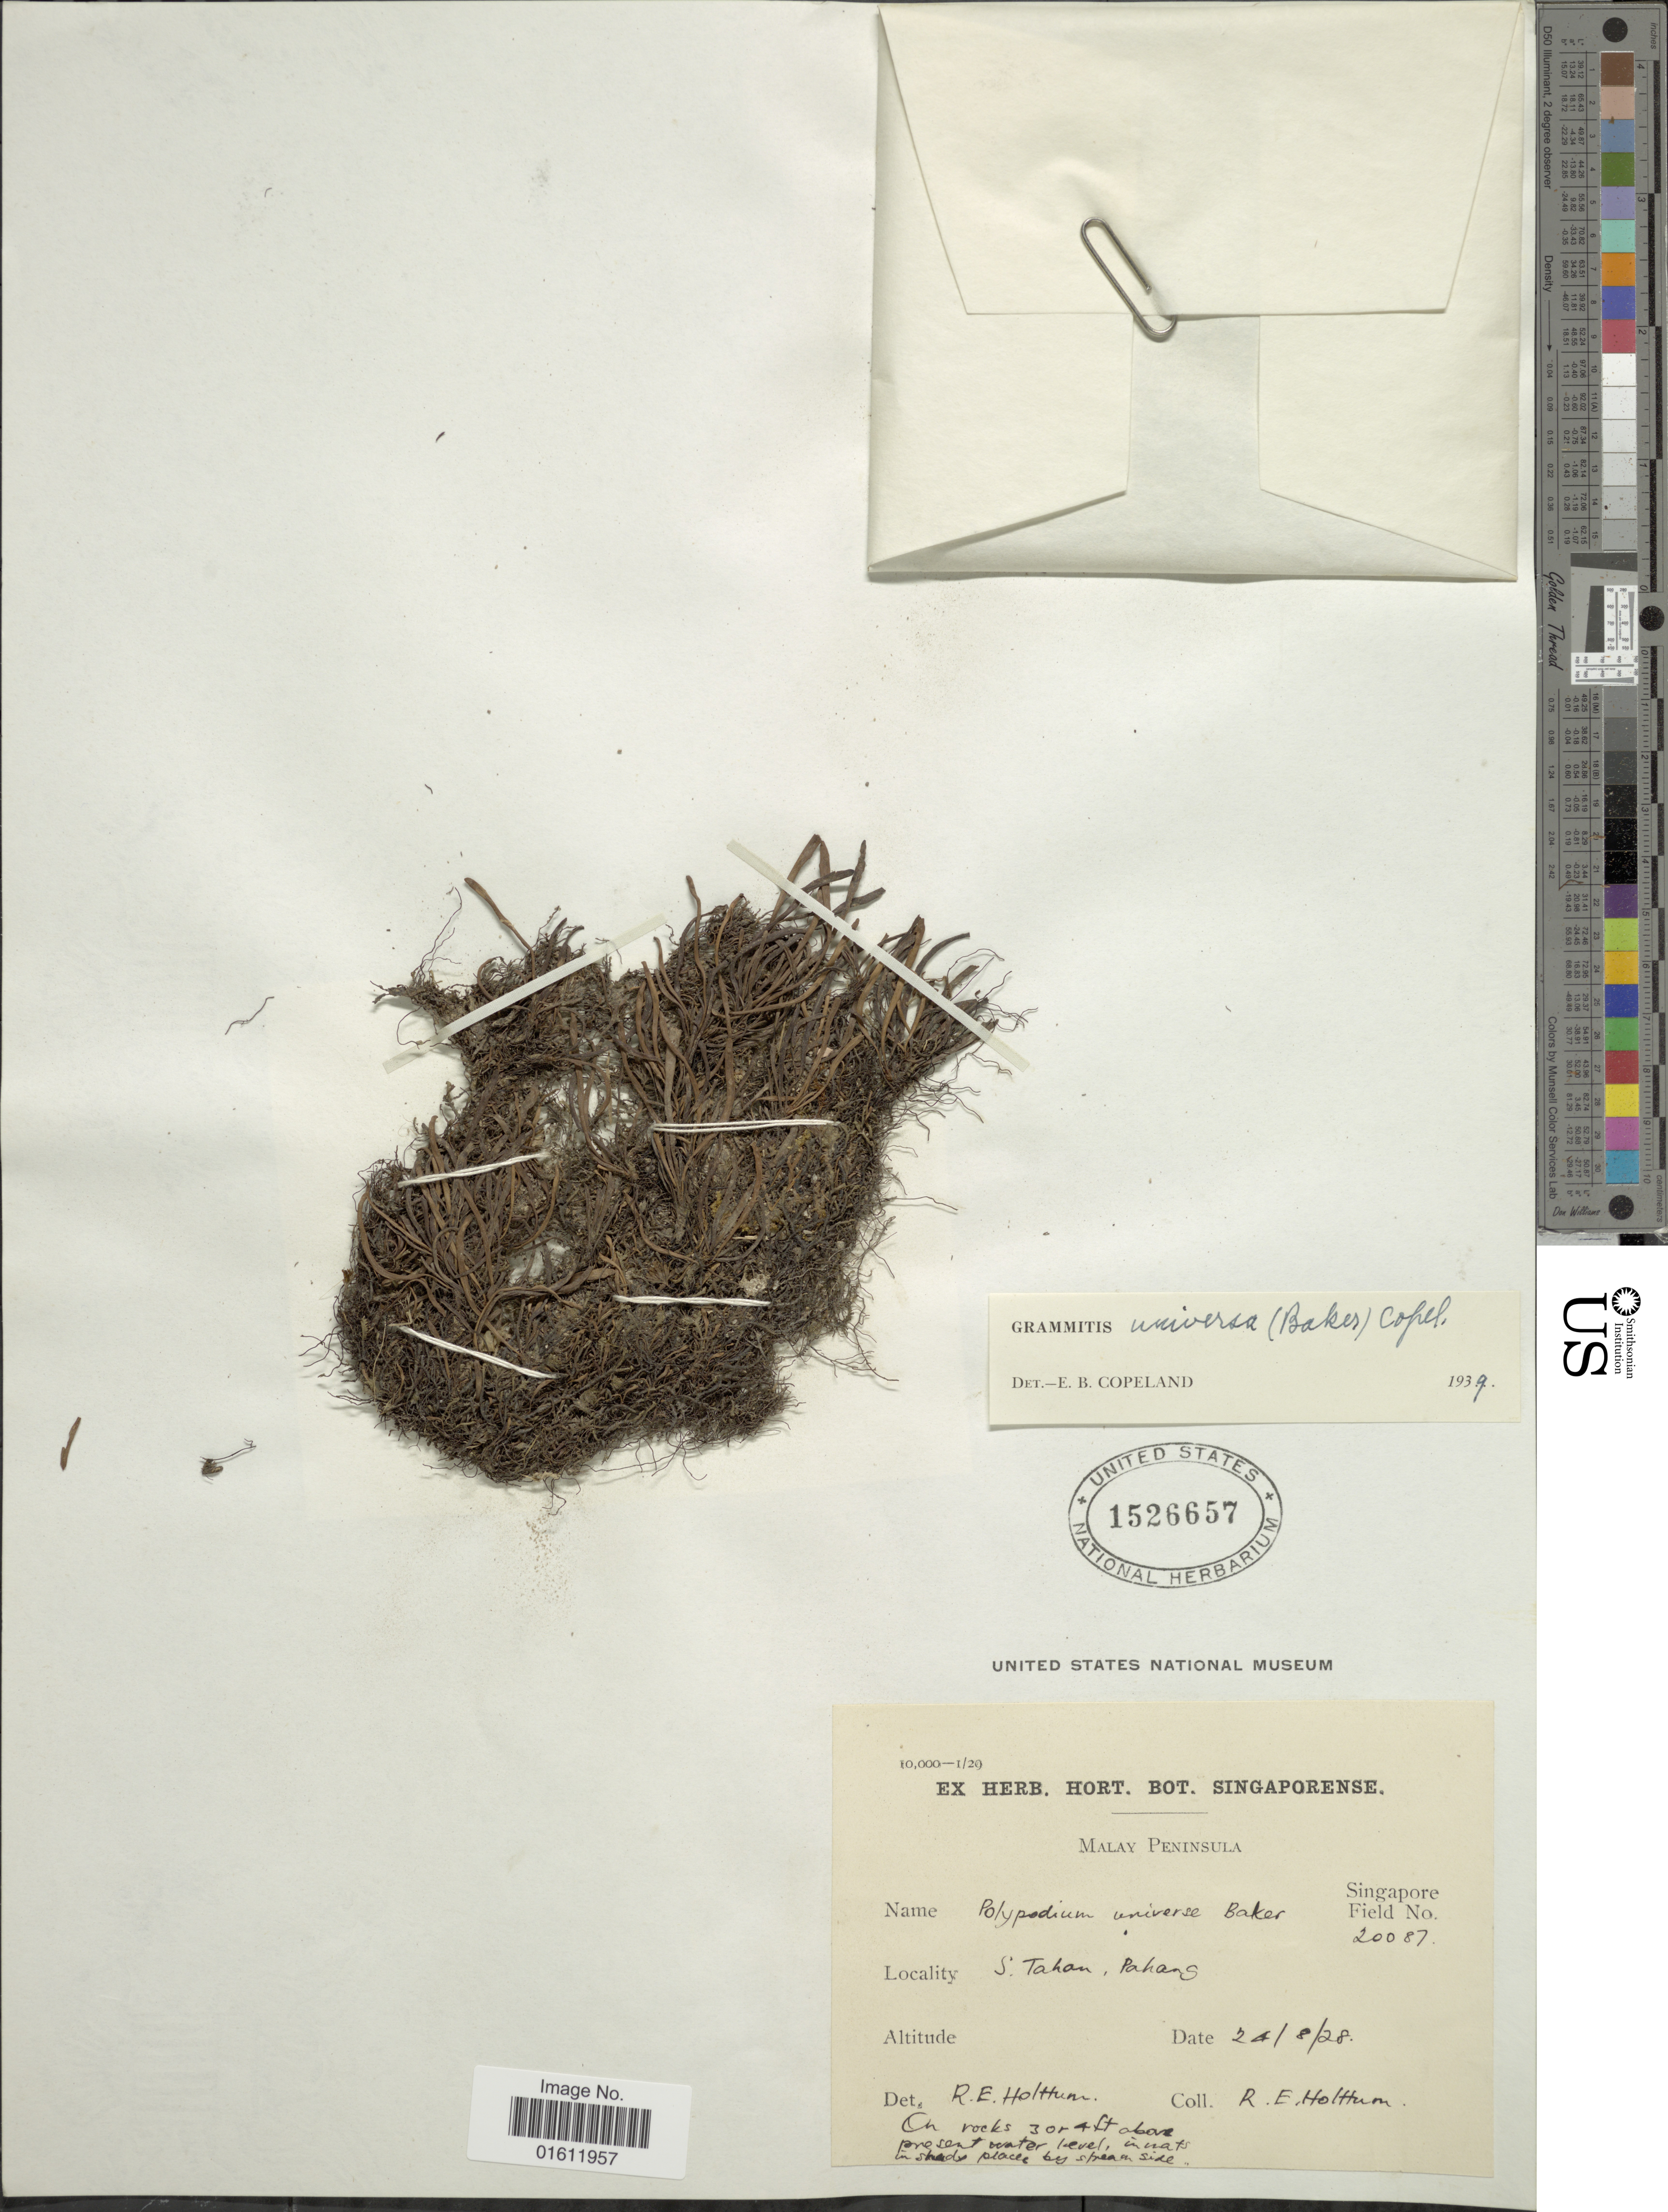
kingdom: Plantae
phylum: Tracheophyta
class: Polypodiopsida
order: Polypodiales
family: Polypodiaceae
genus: Oreogrammitis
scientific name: Oreogrammitis universa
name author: (Baker) Parris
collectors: R. E. Holttum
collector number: Singapore Field 20087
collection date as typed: Transcribed d/m/y: 24/8/28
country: Malaysia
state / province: Pahang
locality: Malay Peninsula, S, Tahan, Pahang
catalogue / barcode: US 1526657